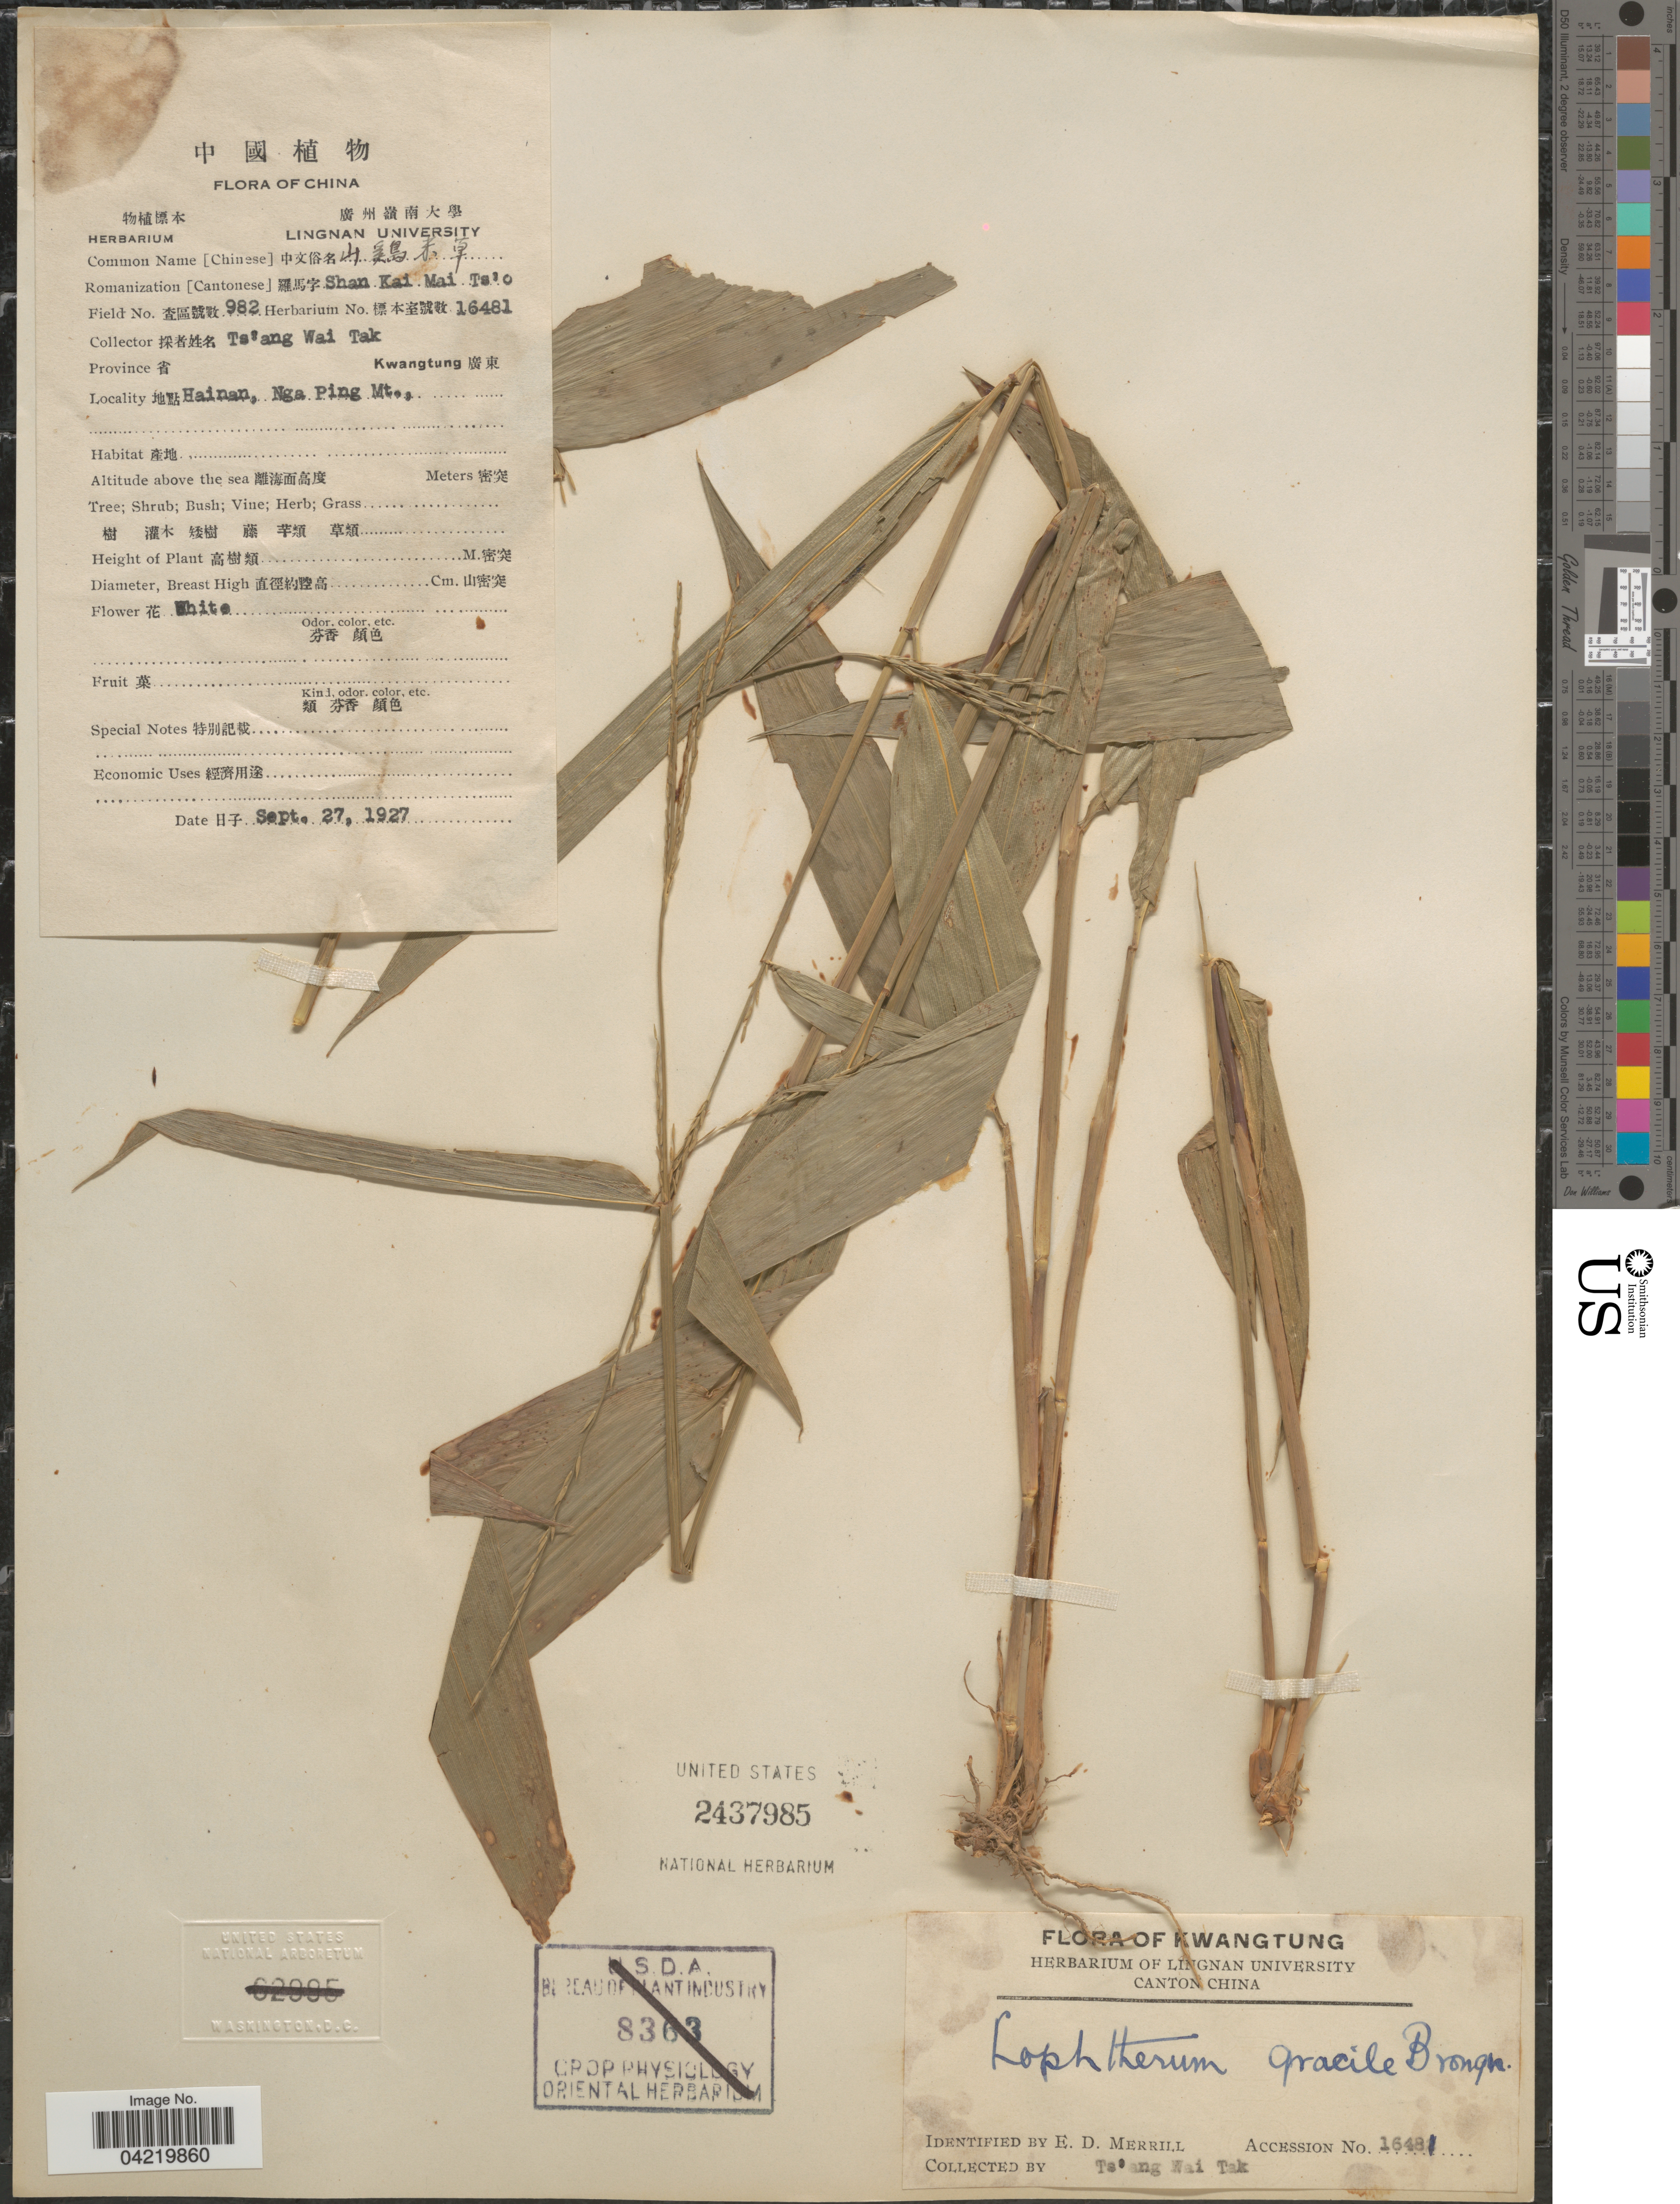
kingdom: Plantae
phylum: Tracheophyta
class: Liliopsida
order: Poales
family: Poaceae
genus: Lophatherum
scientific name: Lophatherum gracile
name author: Brongn.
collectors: W. T. Tsang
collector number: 16481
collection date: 1927-09-27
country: China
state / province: Guangdong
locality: Kwangtung. Shan Kai Mai Ts'o. Hainan, Nga Ping Mt.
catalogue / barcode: US 2437985